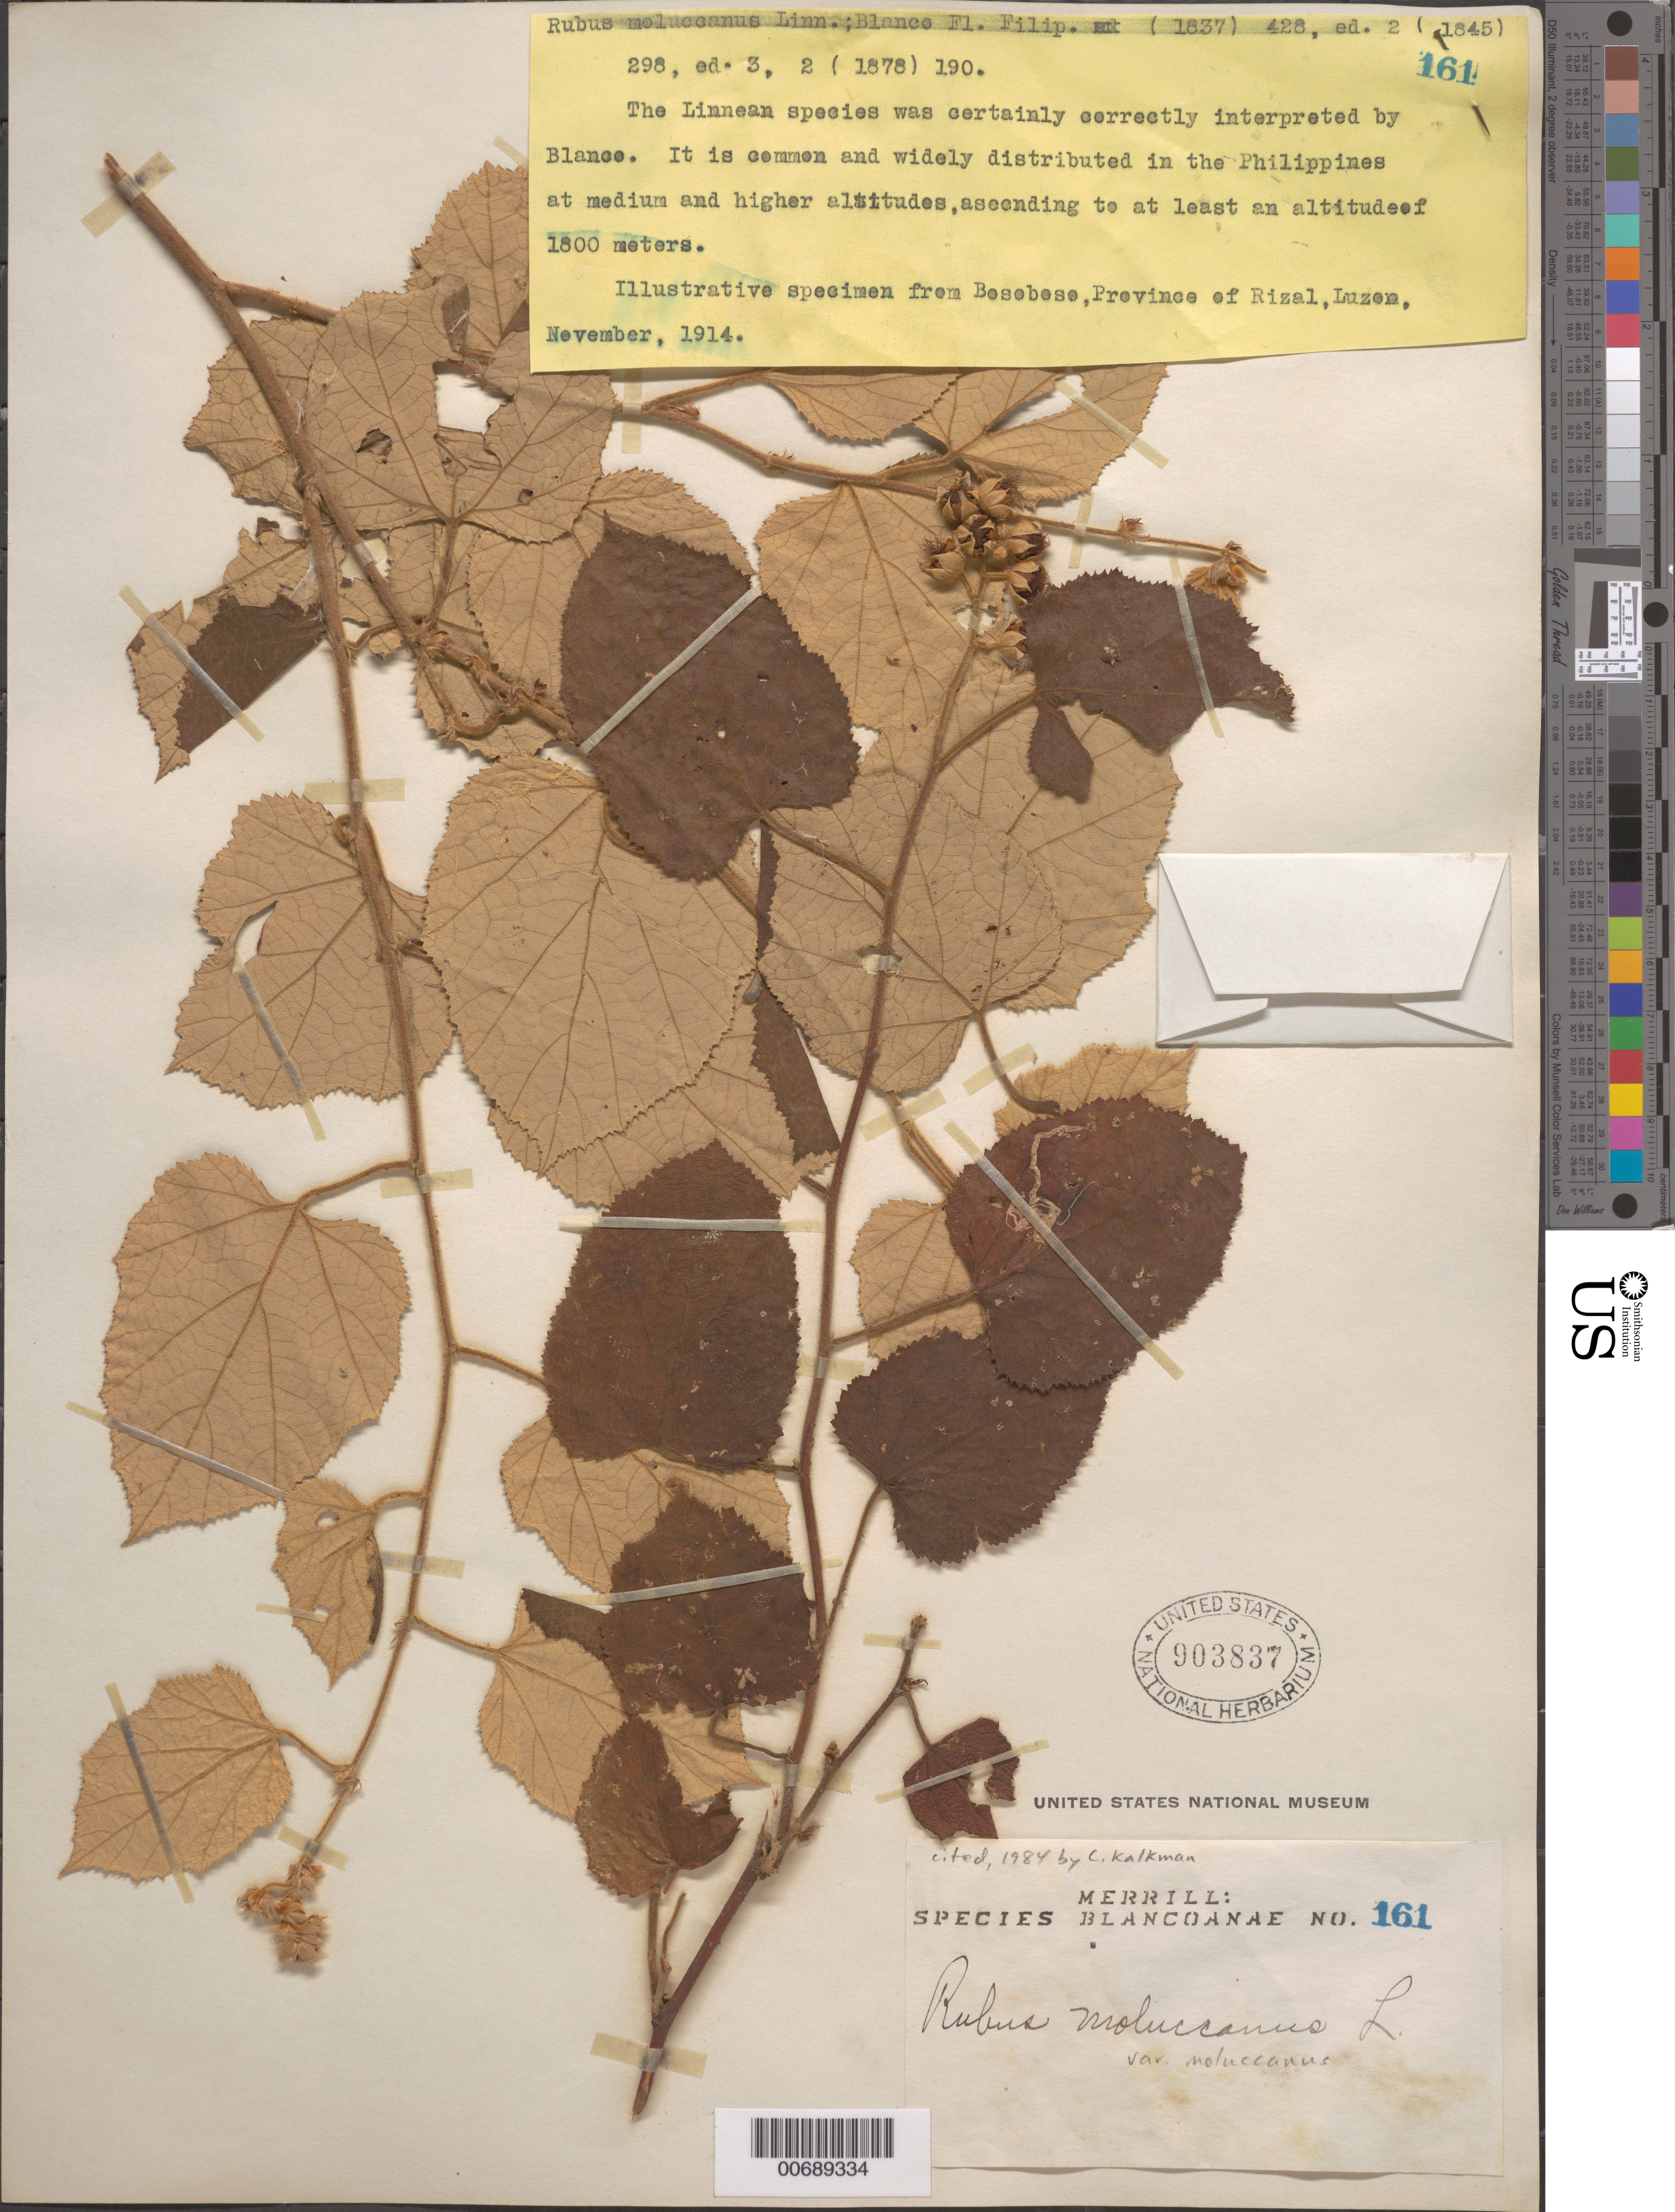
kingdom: Plantae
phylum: Tracheophyta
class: Magnoliopsida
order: Rosales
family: Rosaceae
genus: Rubus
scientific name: Rubus moluccanus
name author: L.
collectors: E. D. Merrill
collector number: Sp. Blancoan. 0161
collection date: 1914-11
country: Philippines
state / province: Calabarzon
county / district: Rizal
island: Luzon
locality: Bosoboso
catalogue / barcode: US 903837